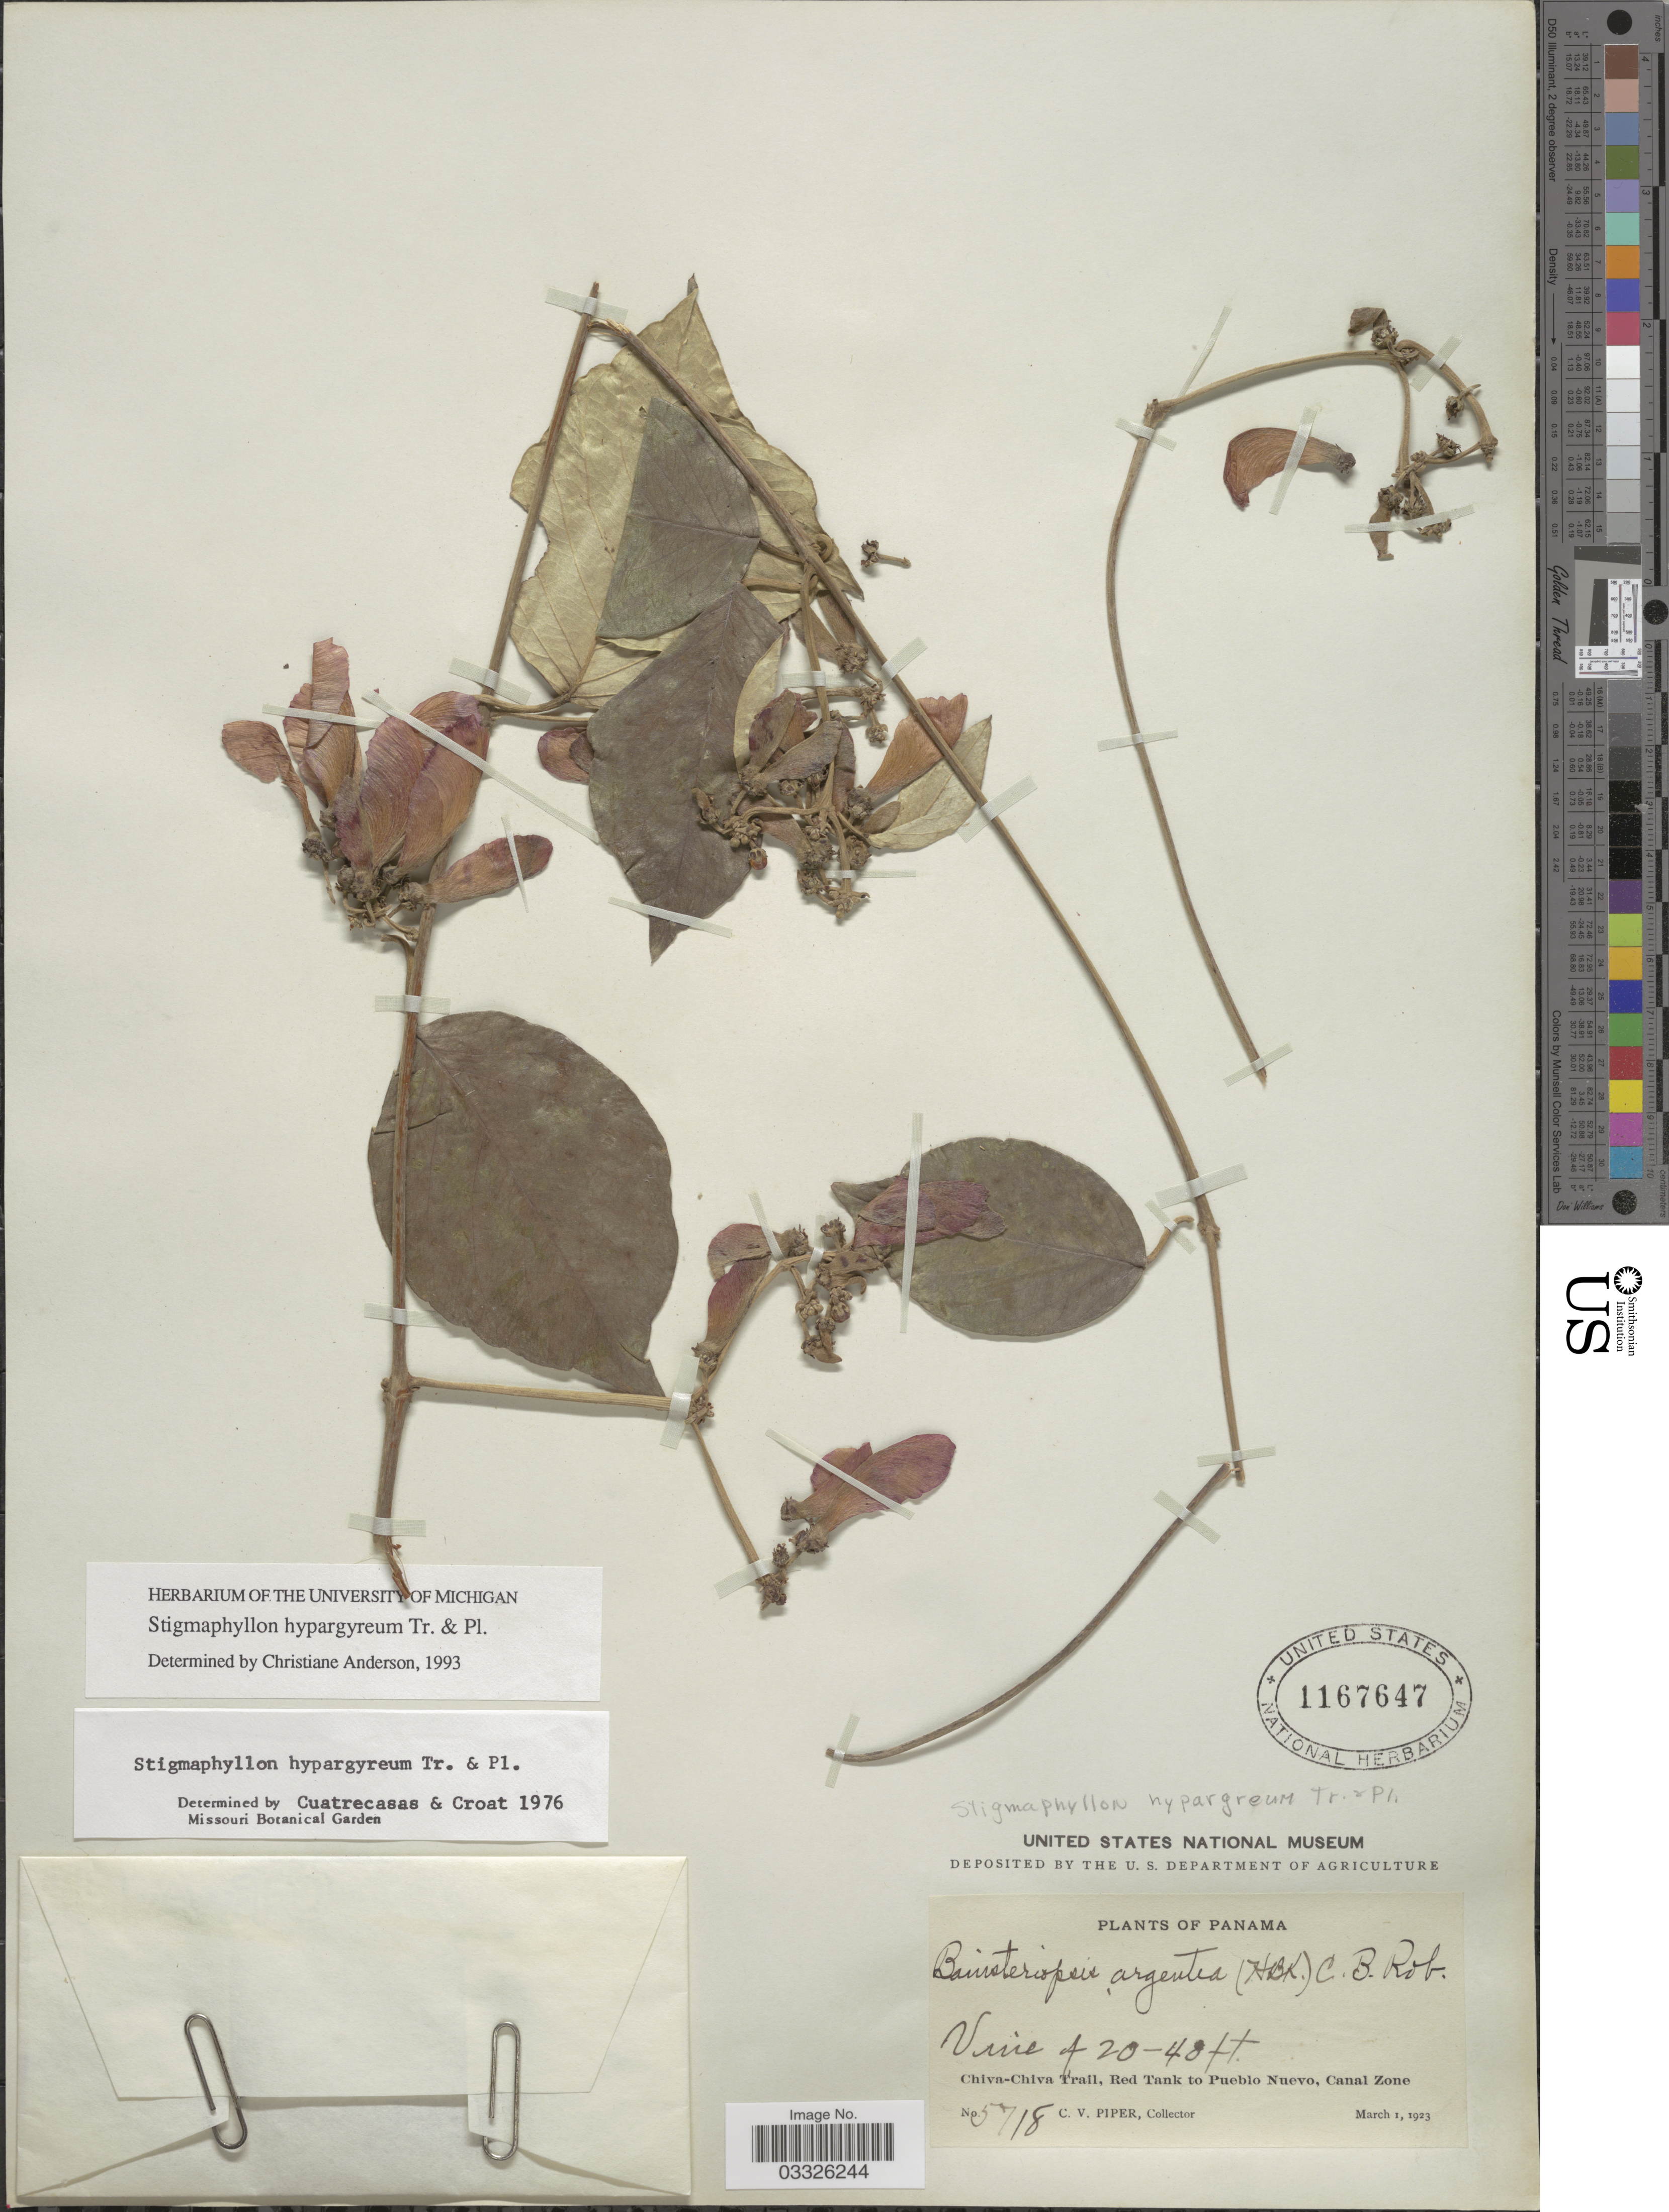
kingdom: Plantae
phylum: Tracheophyta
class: Magnoliopsida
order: Malpighiales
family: Malpighiaceae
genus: Stigmaphyllon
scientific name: Stigmaphyllon hypargyreum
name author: Triana & Planch.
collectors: C. V. Piper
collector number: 5718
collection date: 1923-03-01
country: Panama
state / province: Panamá / Panamá Oeste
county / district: Canal Zone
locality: Chiva-Chiva Trail, Red Tank to Pueblo Nuevo.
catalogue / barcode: US 1167647